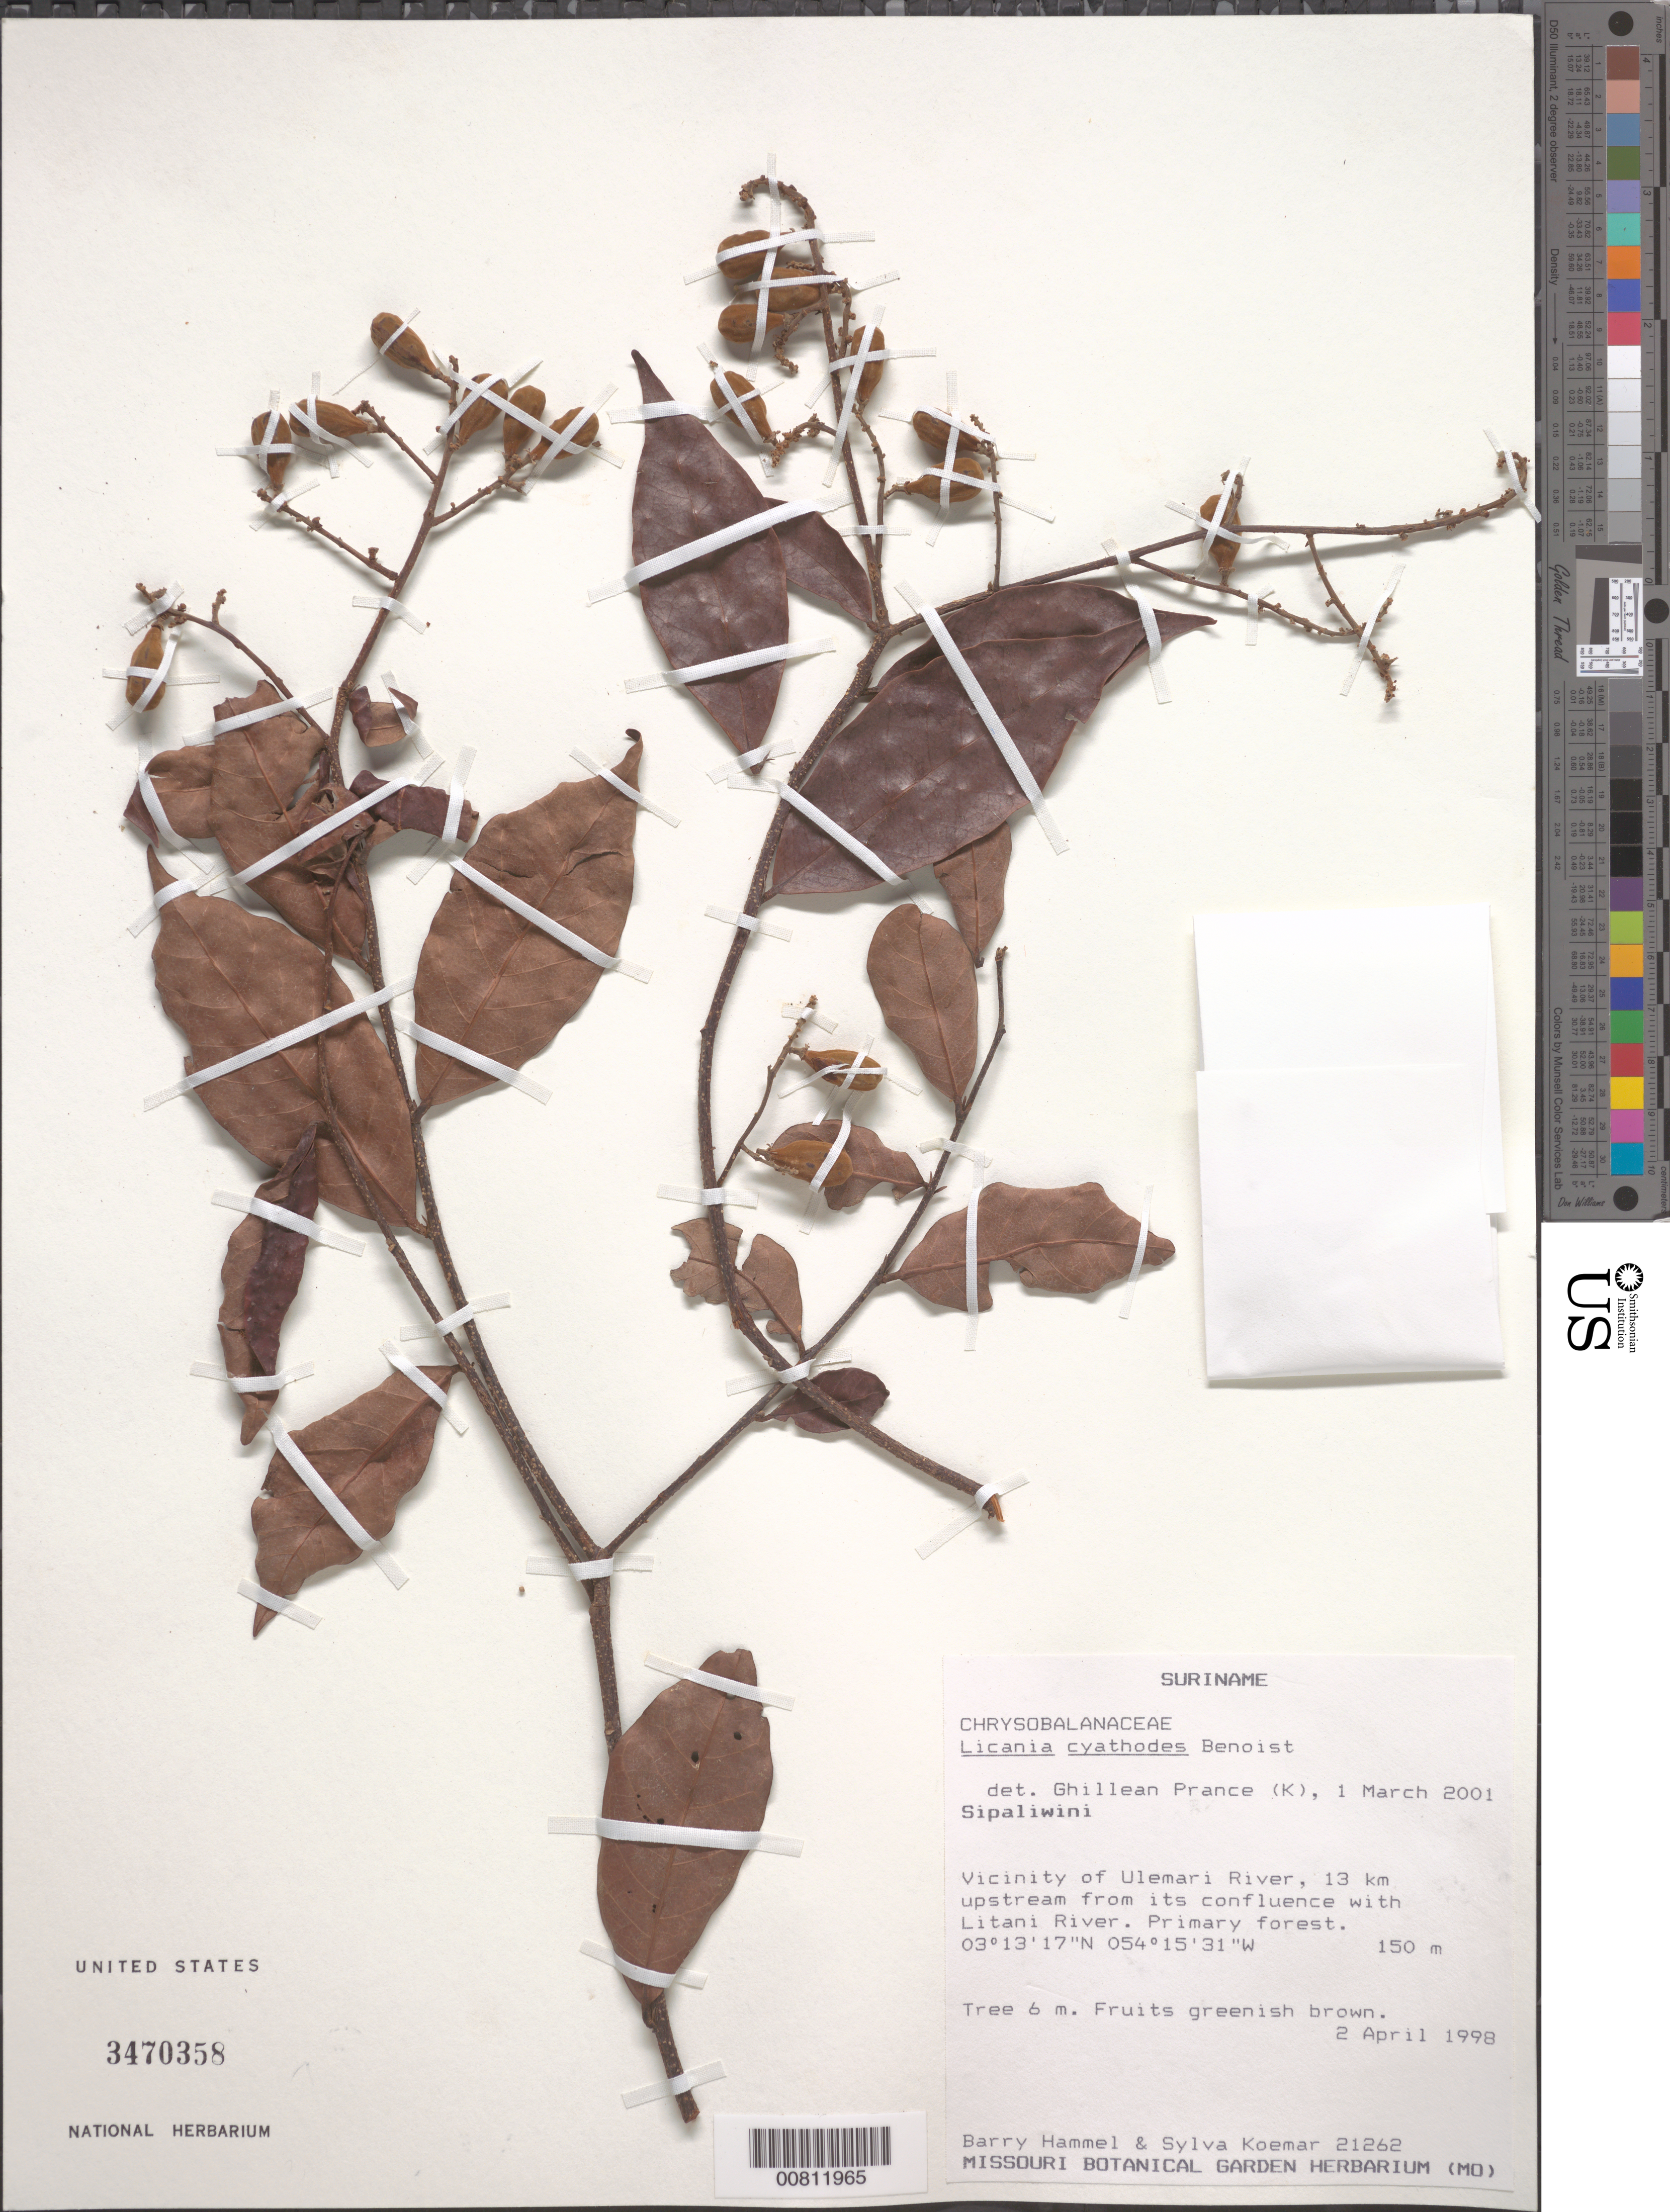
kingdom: Plantae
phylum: Tracheophyta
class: Magnoliopsida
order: Malpighiales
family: Chrysobalanaceae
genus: Licania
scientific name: Licania cyathodes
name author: Benoist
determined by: Prance, G. T.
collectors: B. Hammel & S. Koemar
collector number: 21262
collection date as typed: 2-Apr-98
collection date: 1998-04-02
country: Suriname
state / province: Sipaliwini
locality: Ulemari R., ca. 200 km upstream from confl. with Litani R.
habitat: Primary forest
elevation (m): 150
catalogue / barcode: US 3470358